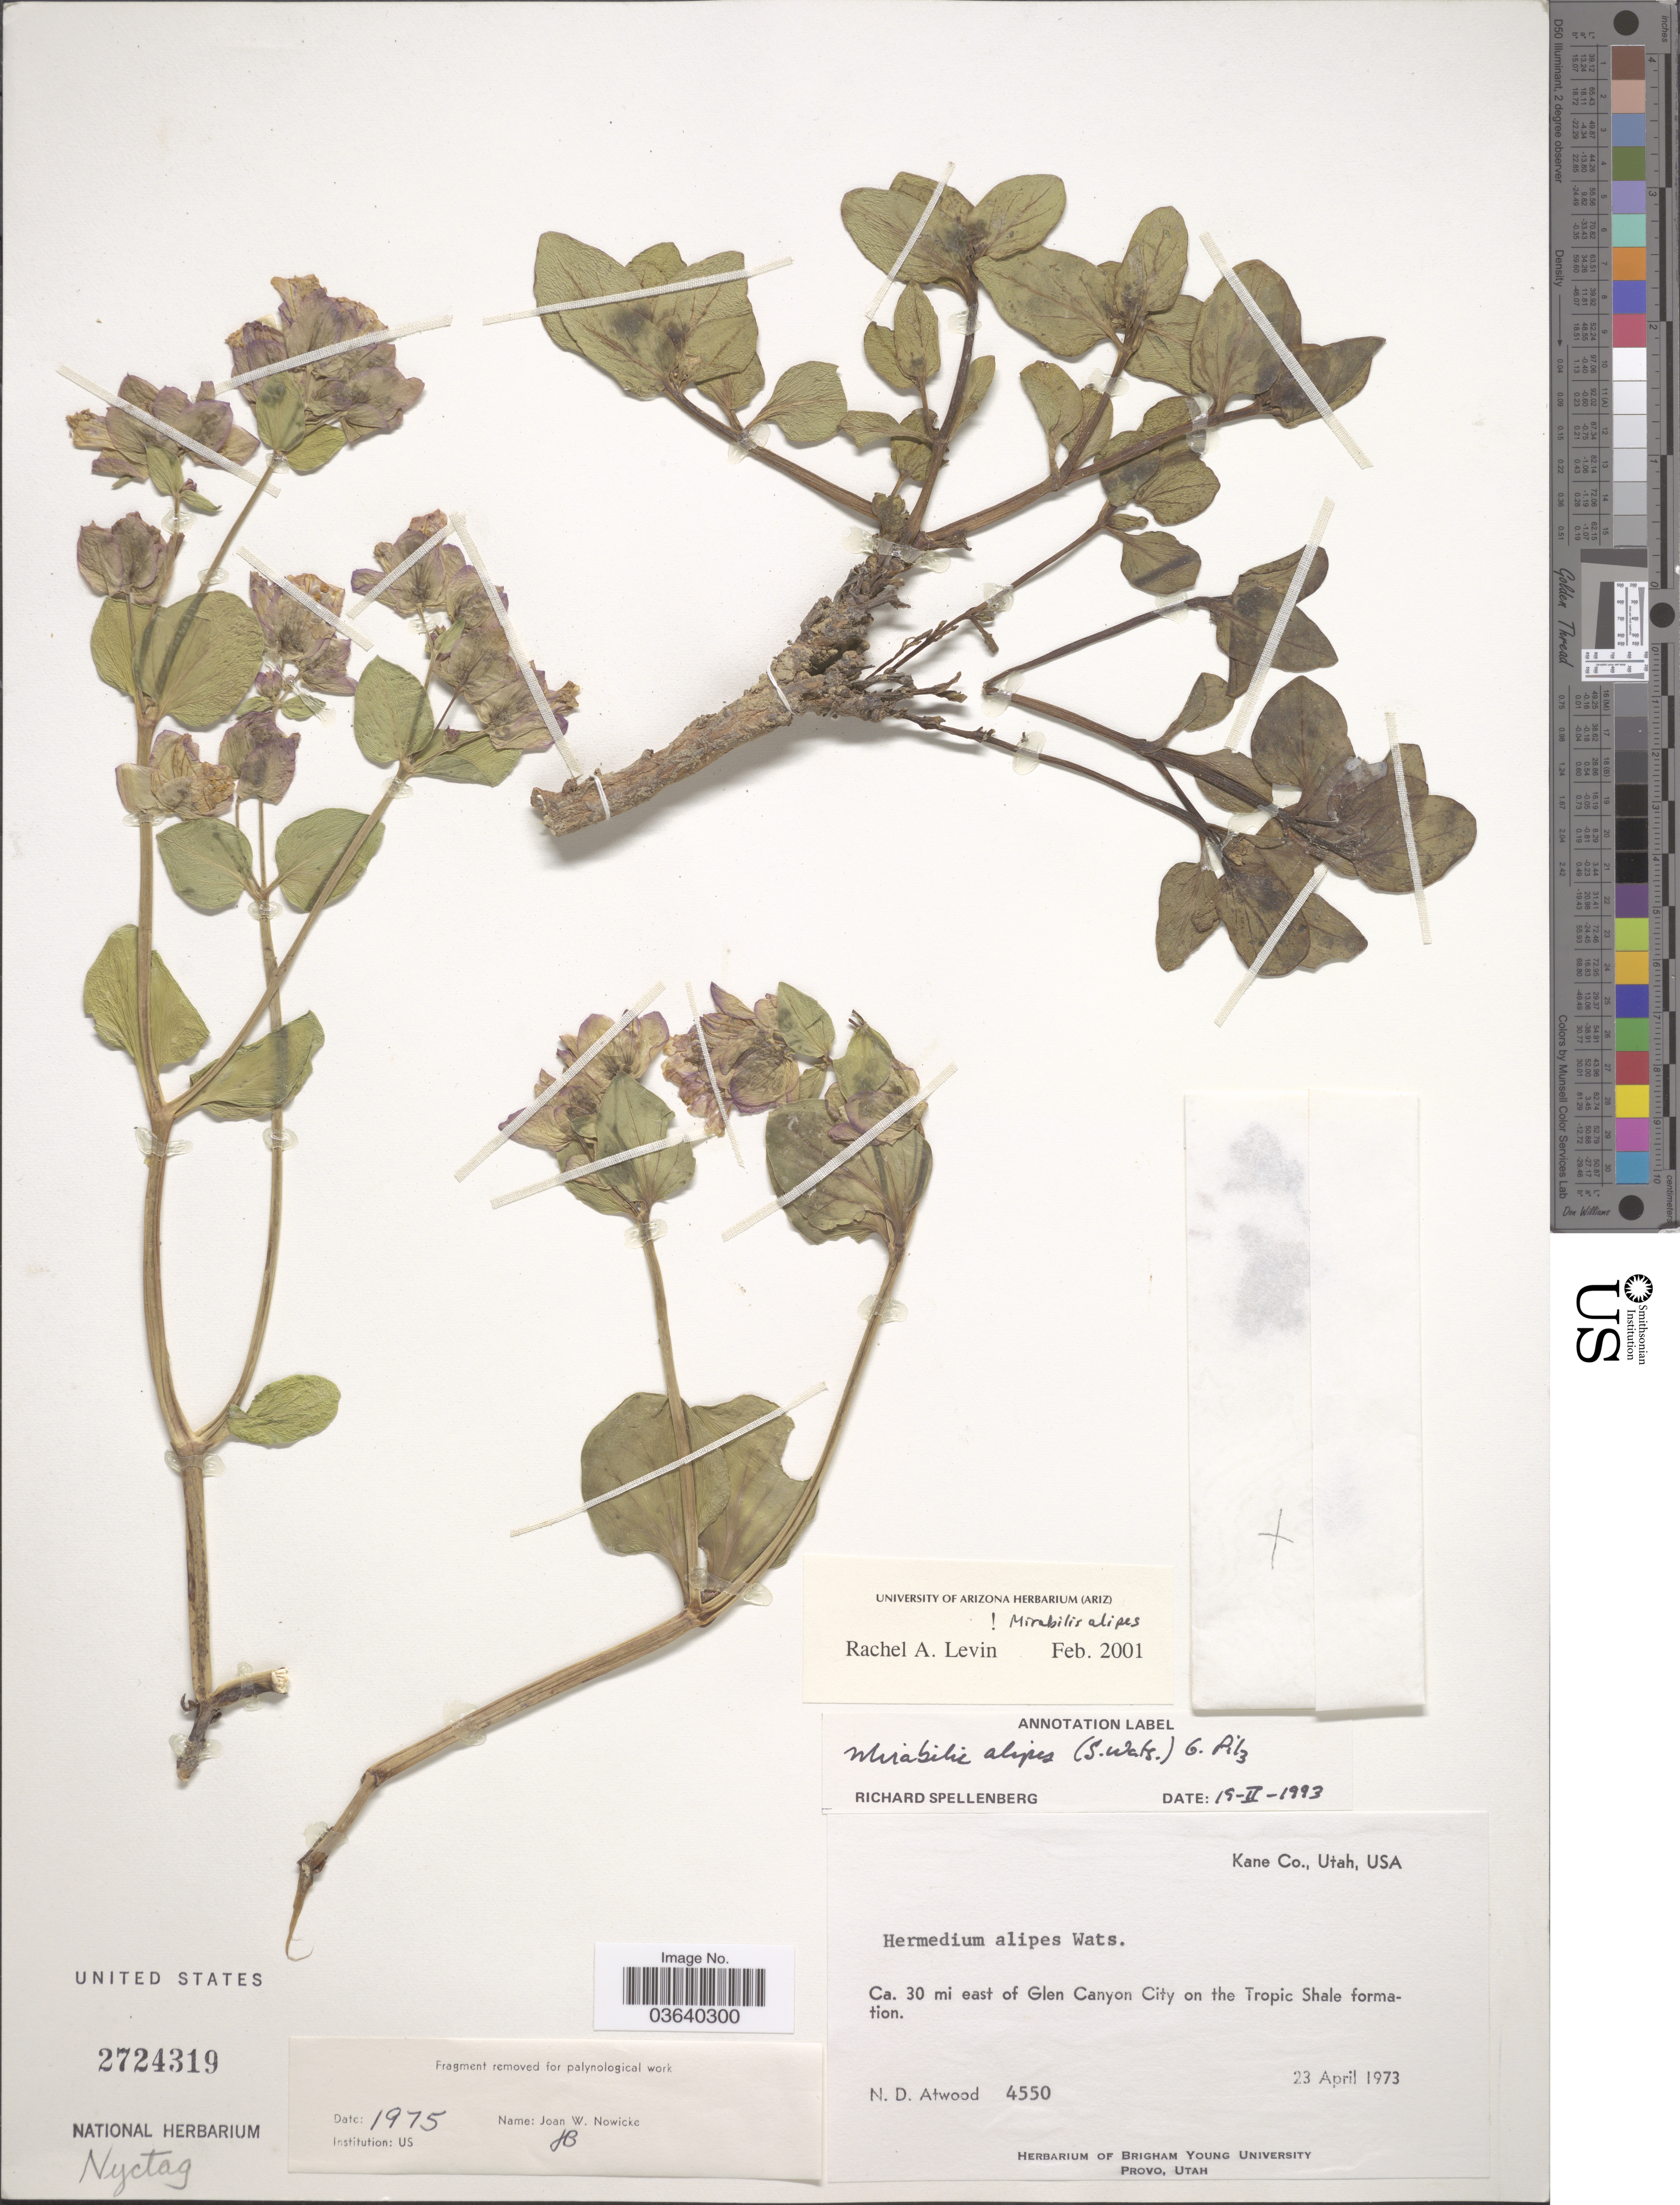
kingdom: Plantae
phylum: Tracheophyta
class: Magnoliopsida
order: Caryophyllales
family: Nyctaginaceae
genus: Mirabilis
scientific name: Mirabilis alipes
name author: (S. Watson) Pilz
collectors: N. Atwood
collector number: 4550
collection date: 1973-04-23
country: United States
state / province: Utah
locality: Kane Co. Ca. 30 mi east of Glen Canyon City on the Tropic Shale formation.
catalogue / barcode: US 2724319